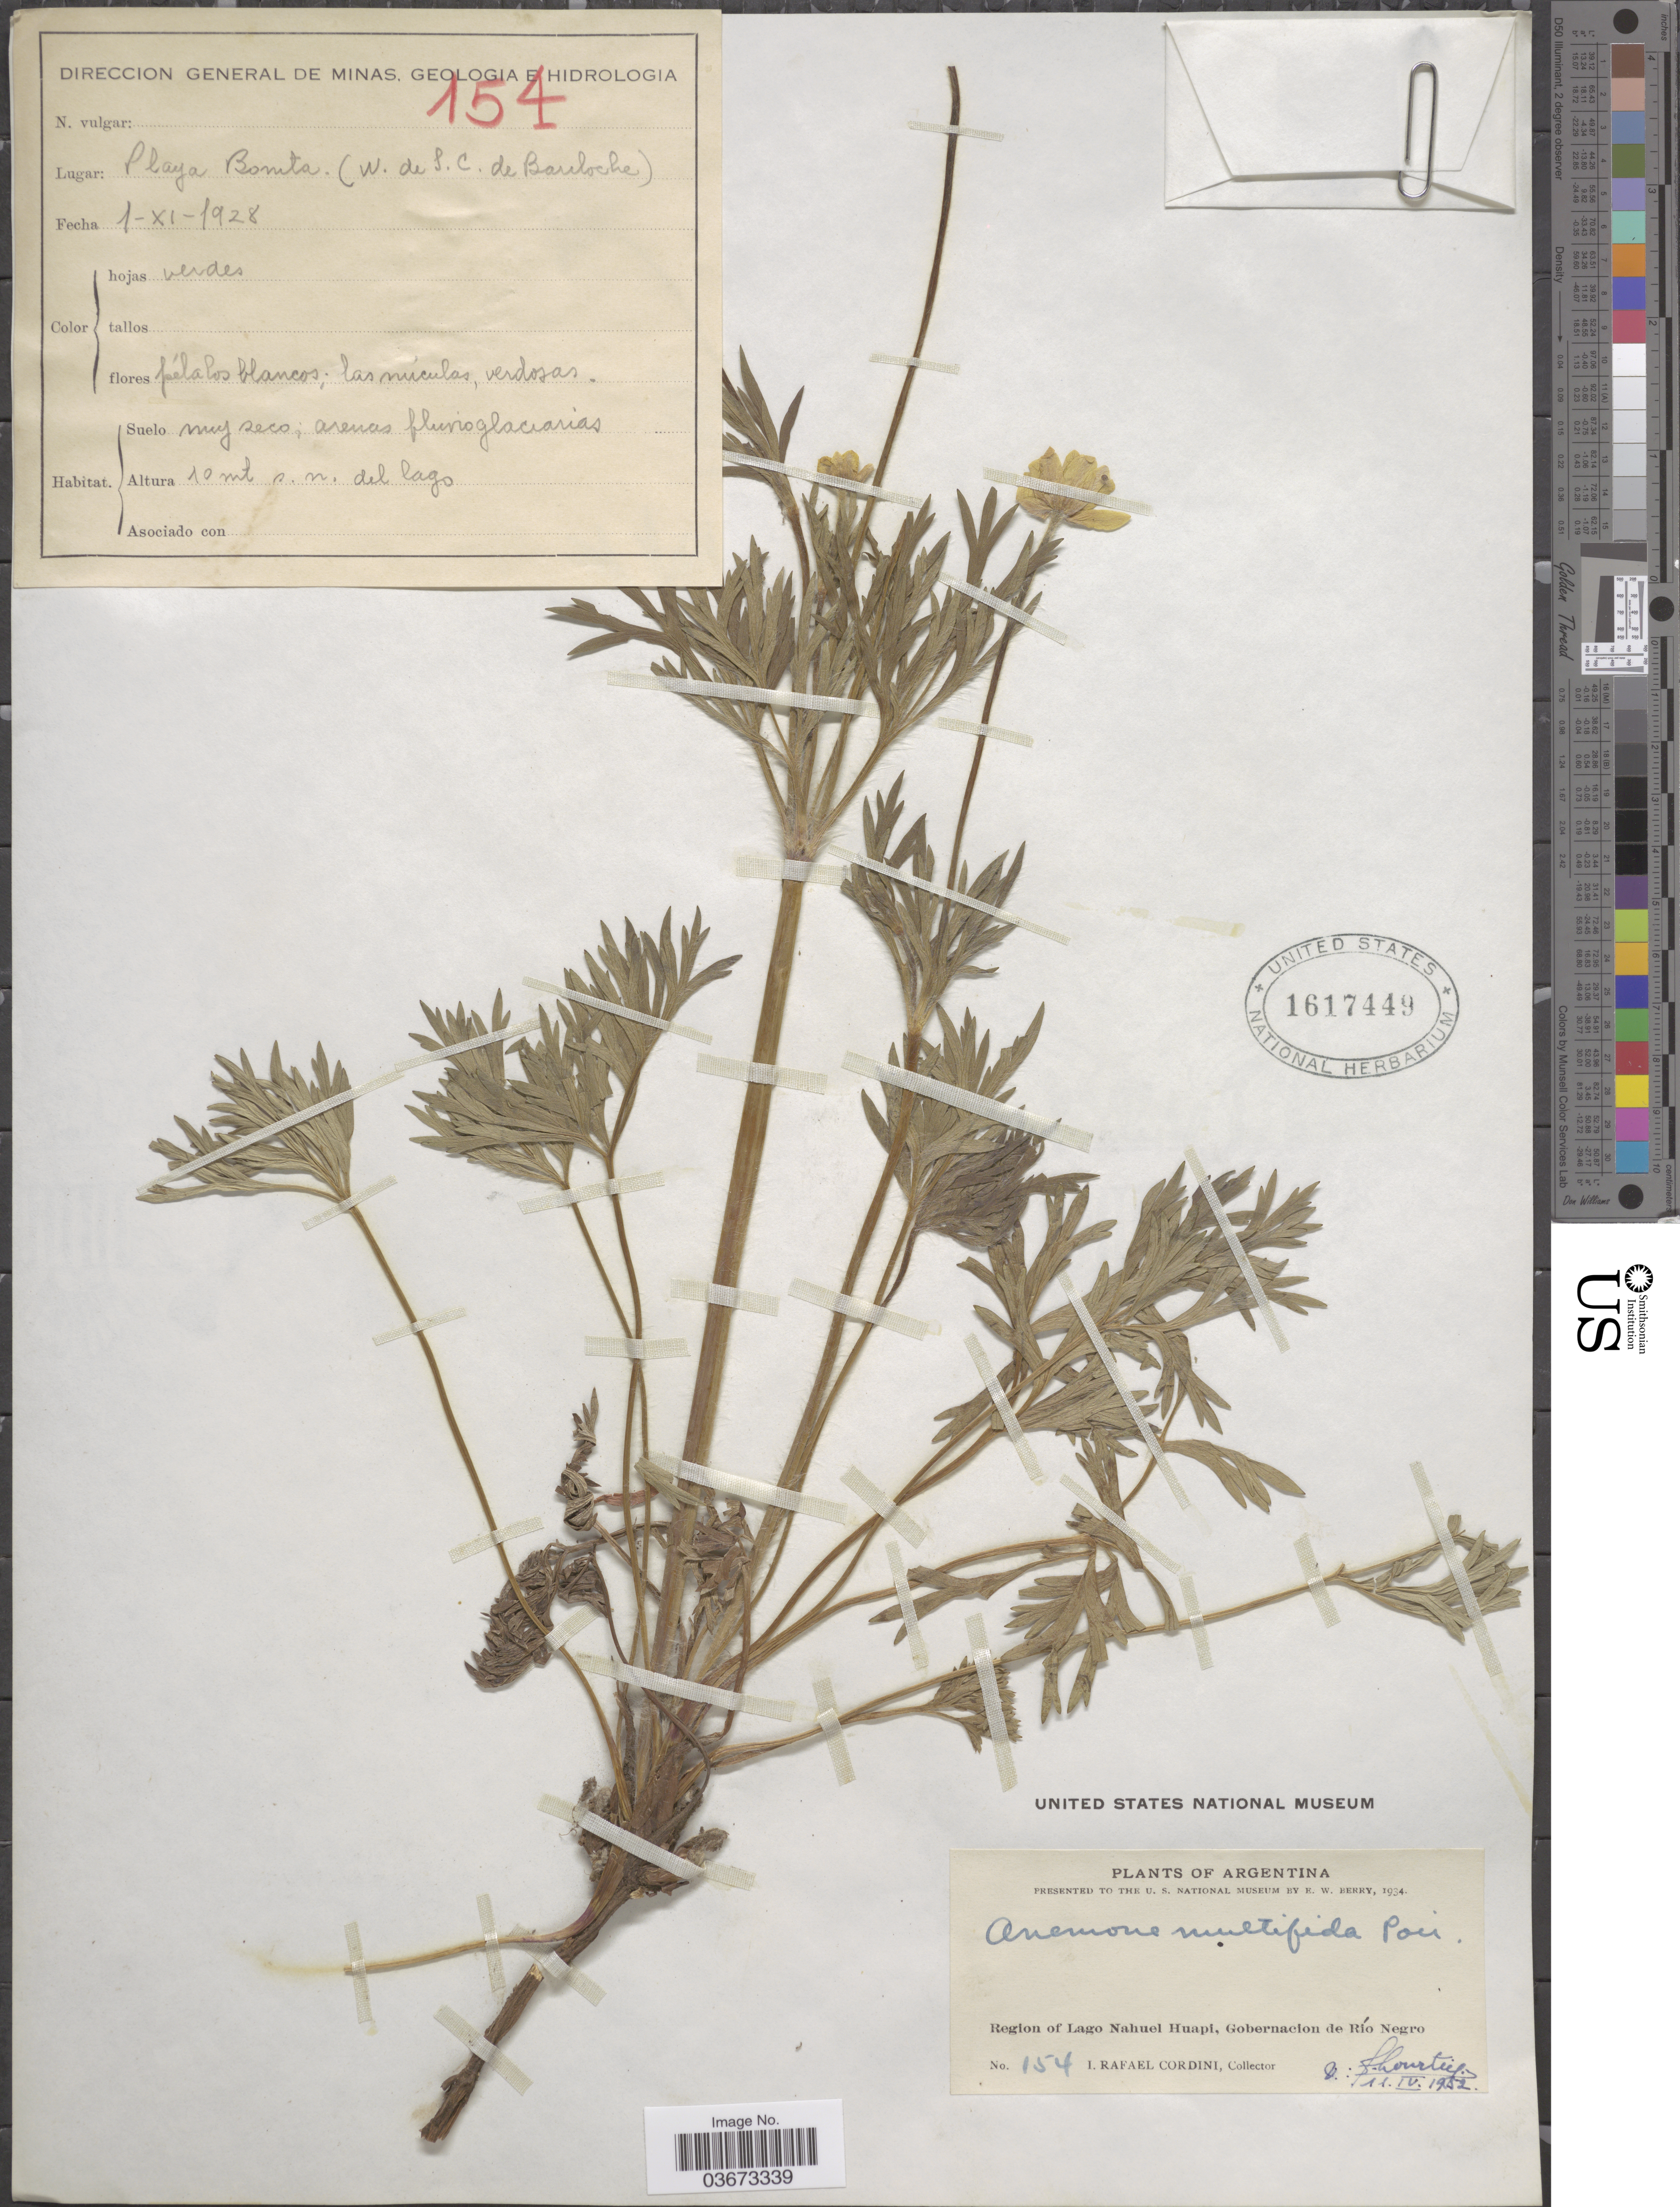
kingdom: Plantae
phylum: Tracheophyta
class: Magnoliopsida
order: Ranunculales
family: Ranunculaceae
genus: Anemone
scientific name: Anemone multifida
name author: Poir.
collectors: I. Cordini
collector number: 154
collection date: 1928-11-01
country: Argentina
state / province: Rio Negro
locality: Region of Lago Nahuel Huapi, Gobernacion de Río Negro. Playa Bonita (W. de S. C. de Bariloche).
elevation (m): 10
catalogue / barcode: US 1617449